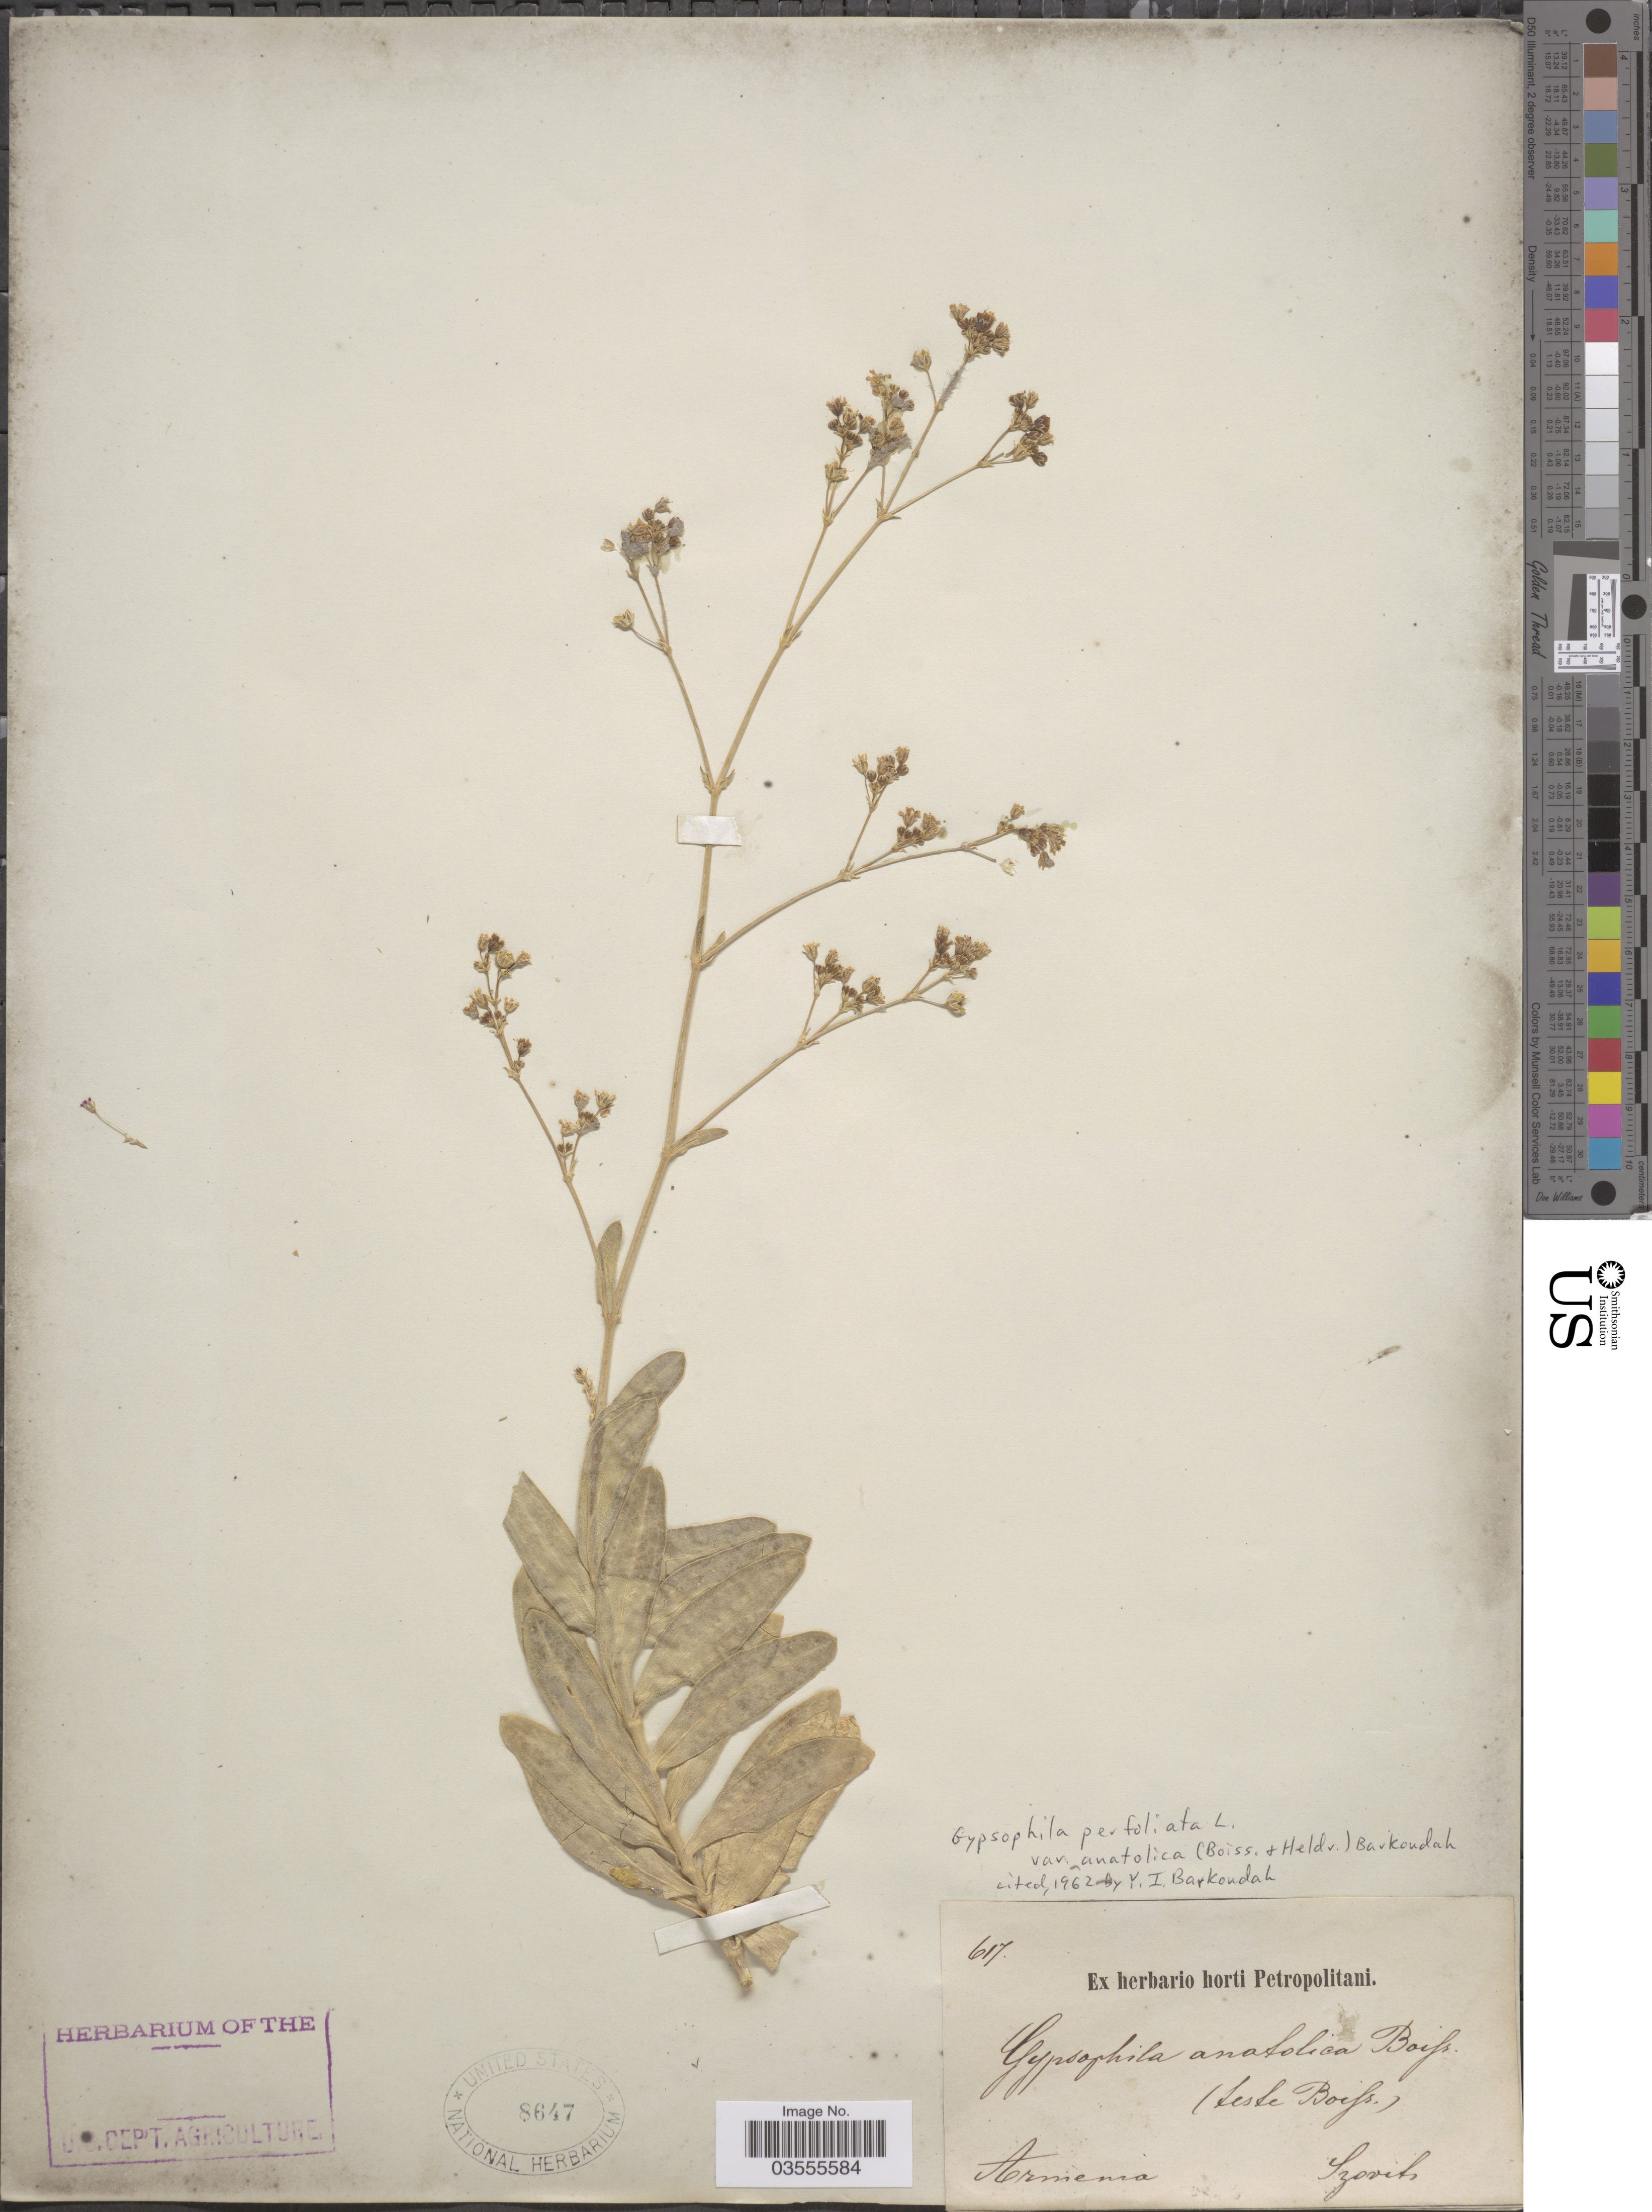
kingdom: Plantae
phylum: Tracheophyta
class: Magnoliopsida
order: Caryophyllales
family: Caryophyllaceae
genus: Gypsophila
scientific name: Gypsophila perfoliata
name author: L.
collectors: Szovits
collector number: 617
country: Armenia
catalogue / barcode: US 8647